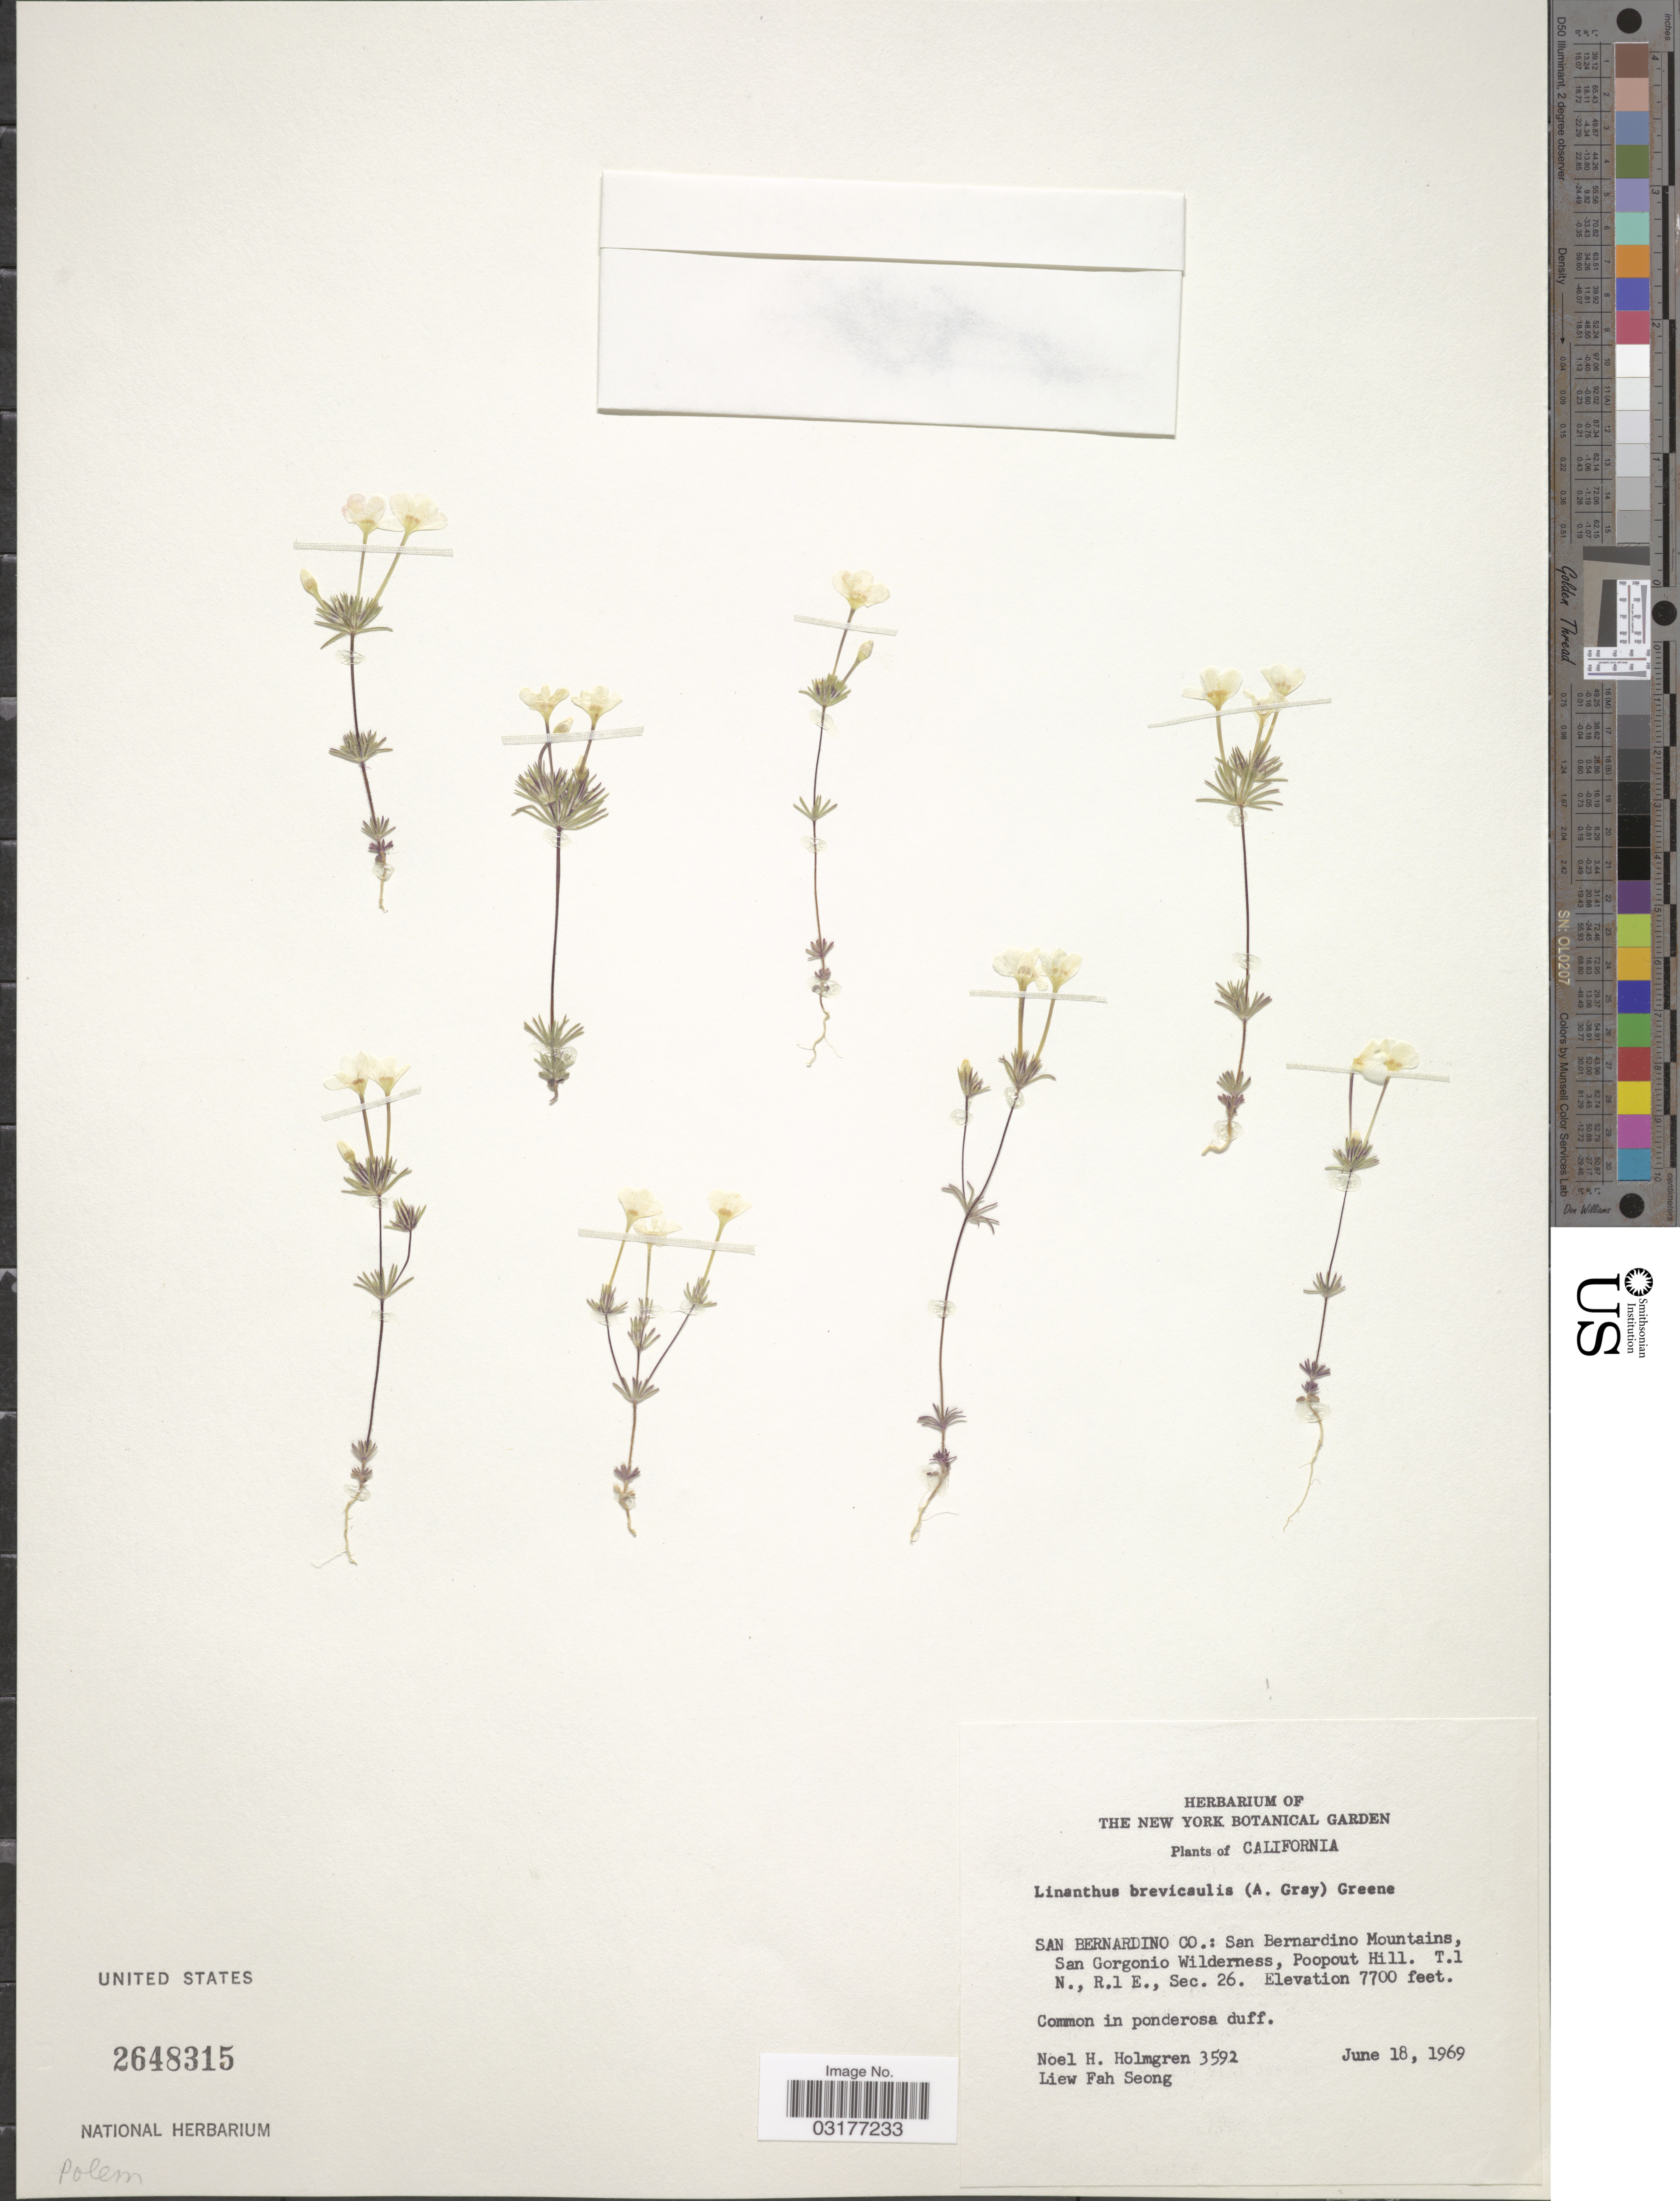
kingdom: Plantae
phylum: Tracheophyta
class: Magnoliopsida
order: Ericales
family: Polemoniaceae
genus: Leptosiphon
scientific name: Leptosiphon breviculus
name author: (A. Gray) J.M. Porter & L.A. Johnson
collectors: N. H. Holmgren & L. F. Seong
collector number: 3592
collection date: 1969-06-18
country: United States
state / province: California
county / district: San Bernardino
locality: San Bernardino Co.: San Bernardino Mountains, San Gorgonio Wilderness, Poopout Hill, T. 1 N., R. 1 E., Sec. 26.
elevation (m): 2347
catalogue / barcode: US 2648315